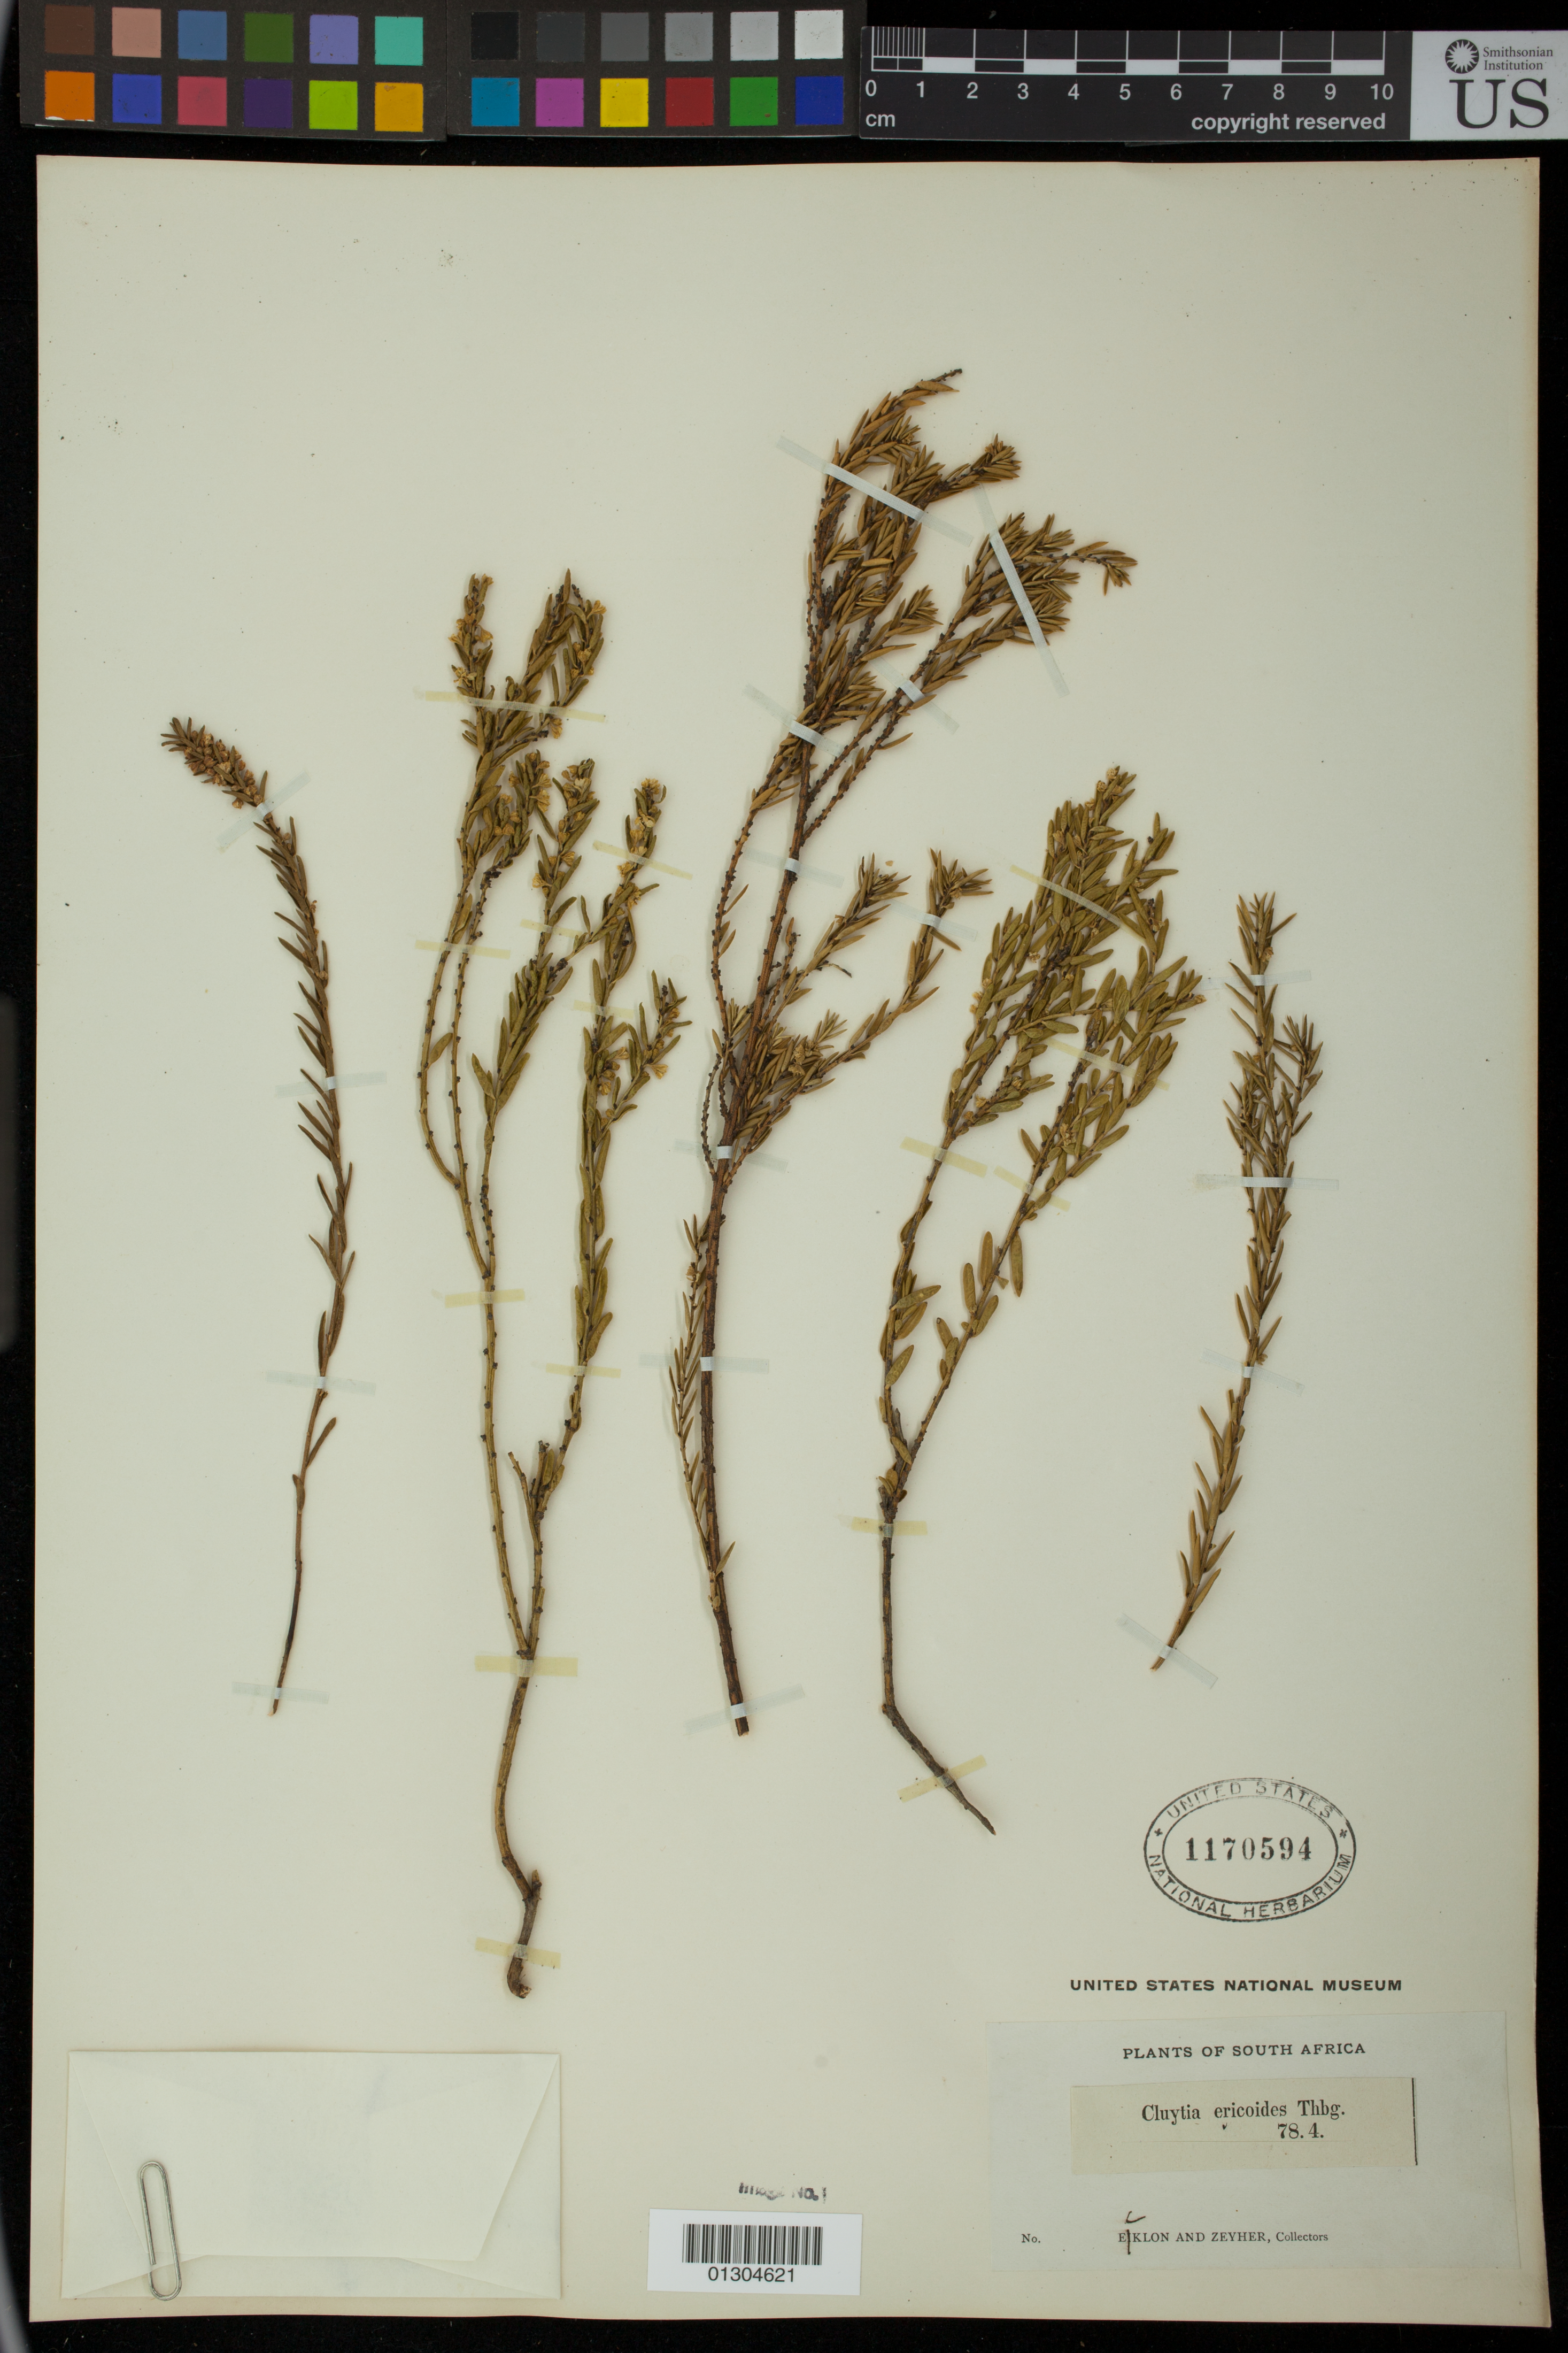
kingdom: Plantae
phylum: Tracheophyta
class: Magnoliopsida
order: Malpighiales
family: Peraceae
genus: Clutia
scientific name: Clutia ericoides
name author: Krebs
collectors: C. F. Ecklon & C. Zeyher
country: South Africa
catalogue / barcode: US 1170594